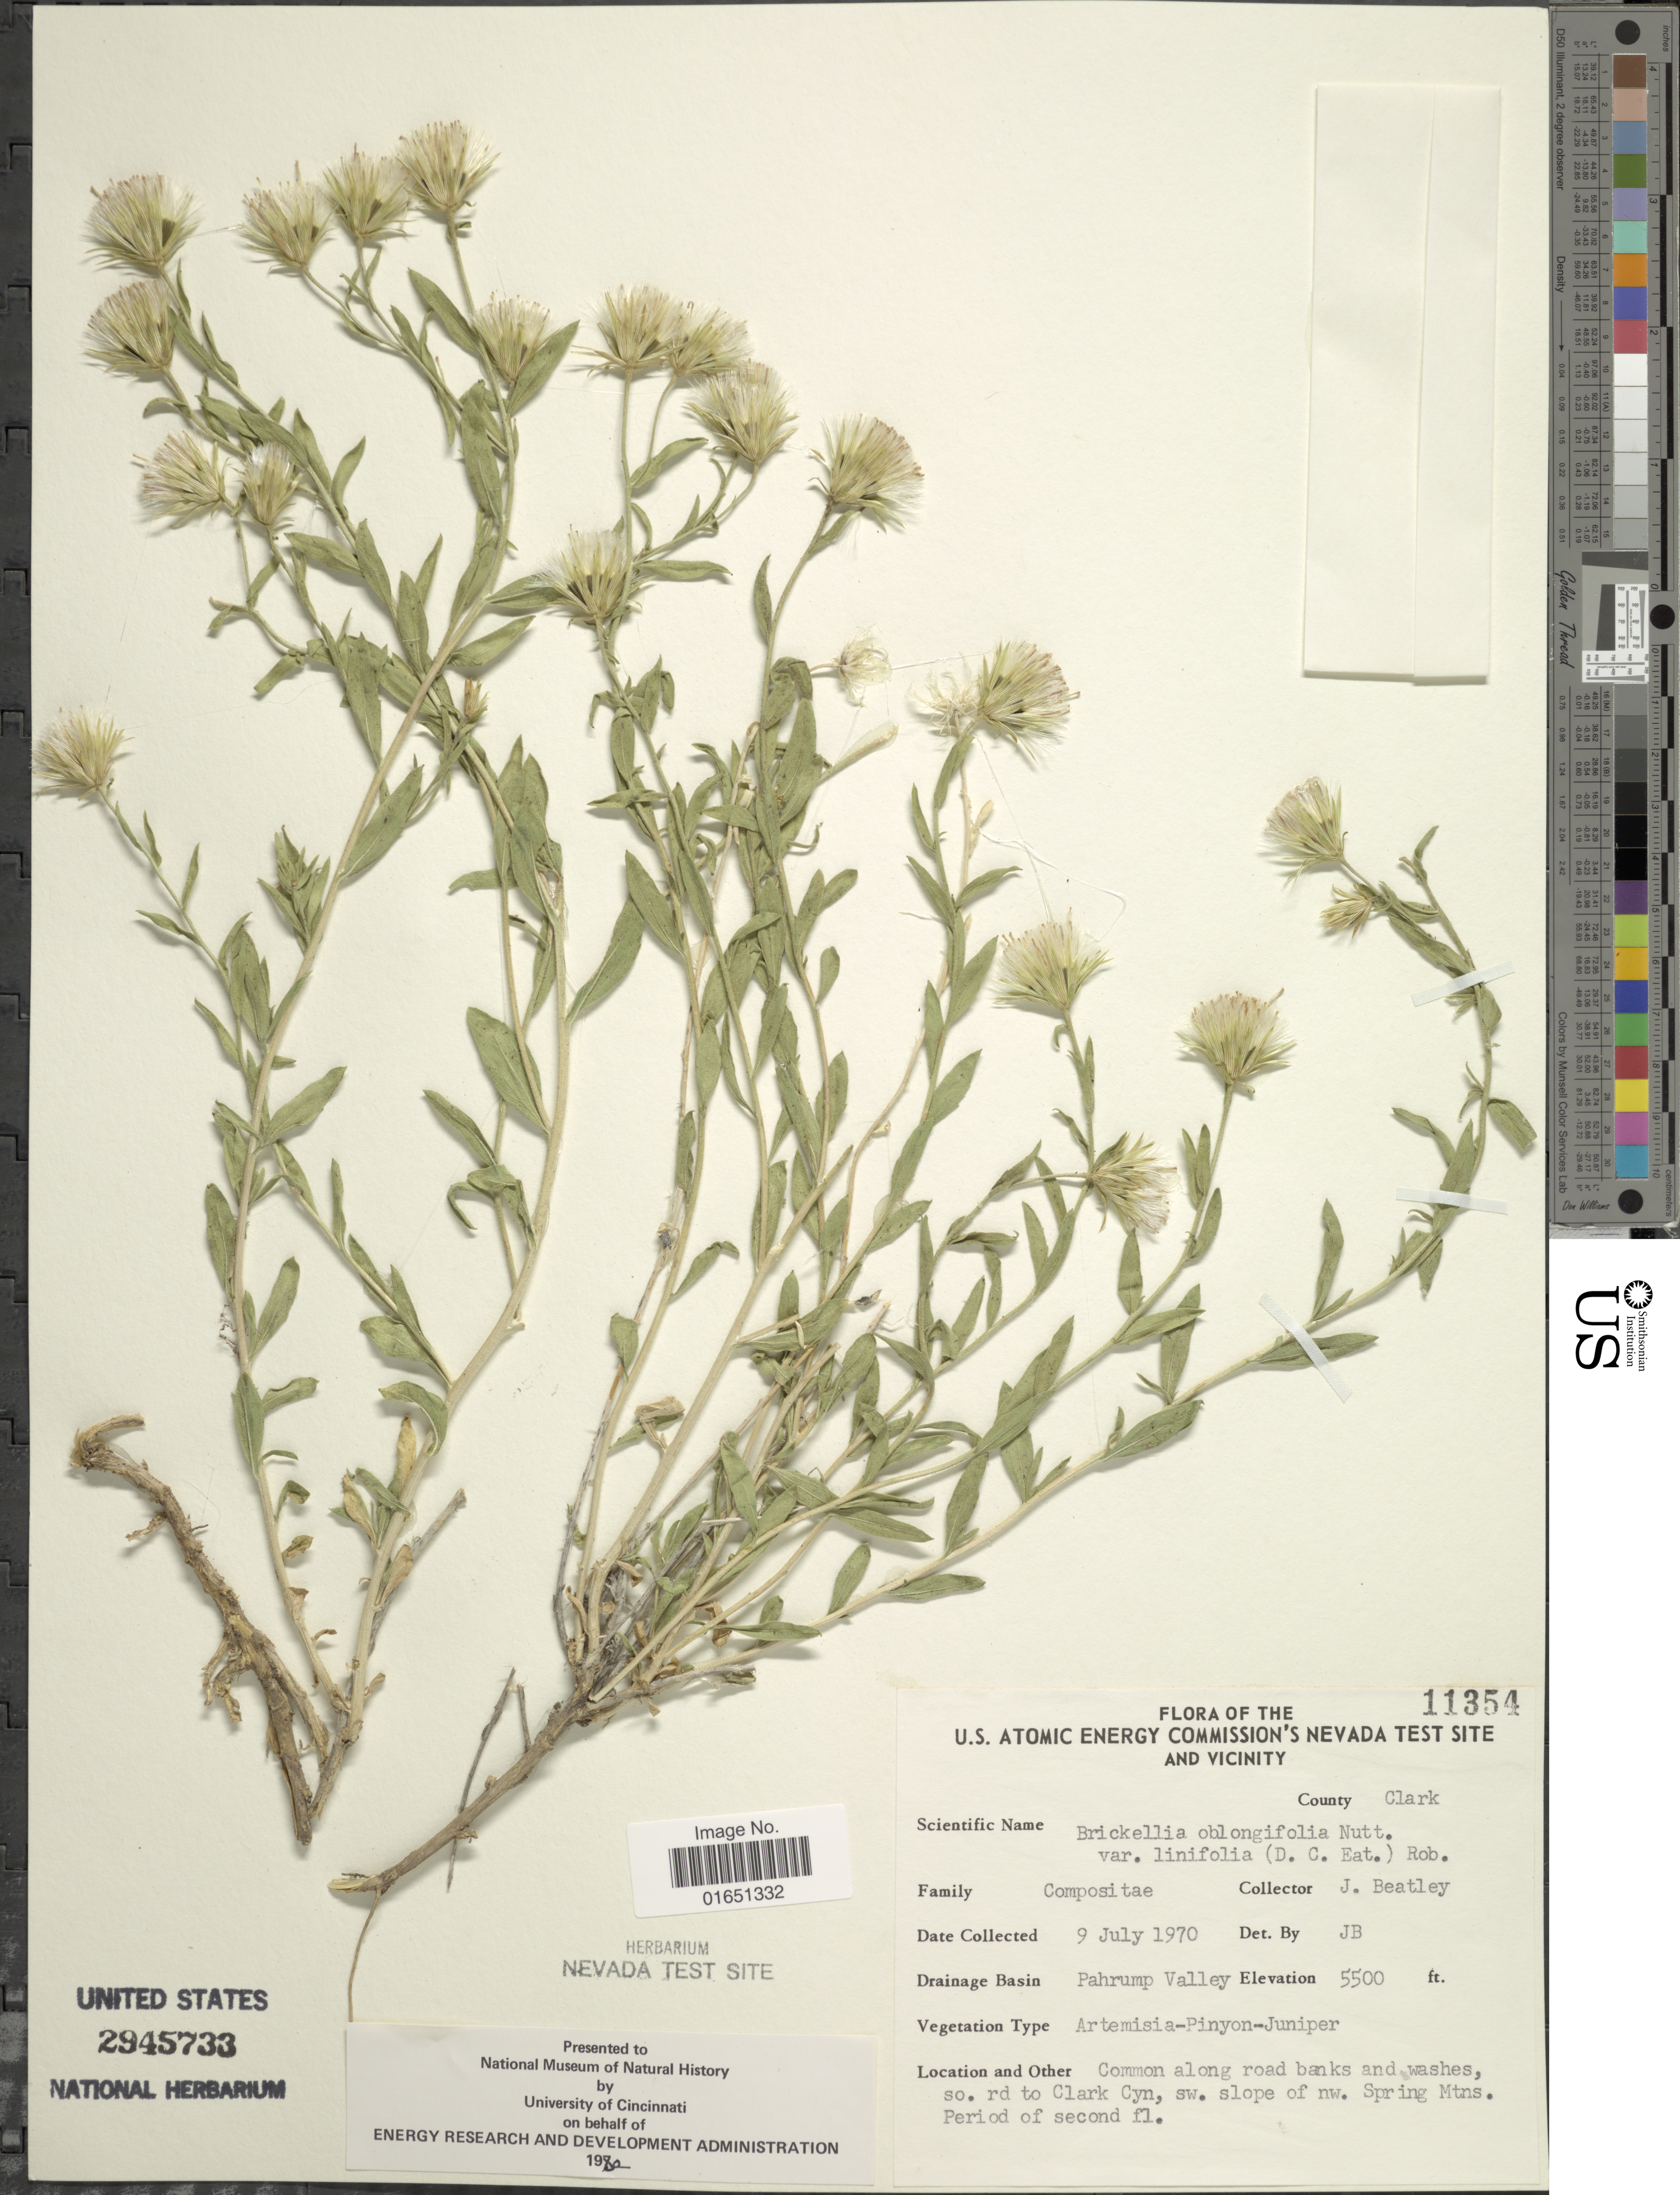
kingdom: Plantae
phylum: Tracheophyta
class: Magnoliopsida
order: Asterales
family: Asteraceae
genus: Brickellia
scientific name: Brickellia oblongifolia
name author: Nutt.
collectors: J. C. Beatley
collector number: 11354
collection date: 1970-07-09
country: United States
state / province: Nevada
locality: The U.S. Atomic Energy Commission's Nevada Test Site and vicinity, County Clark, Drainage Basin Pahrump Valley, Common along road banks and washes, so. rd to Clark Cyn, sw . slope of nw Spring Mtns. Period of second fl.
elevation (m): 1676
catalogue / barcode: US 2945733